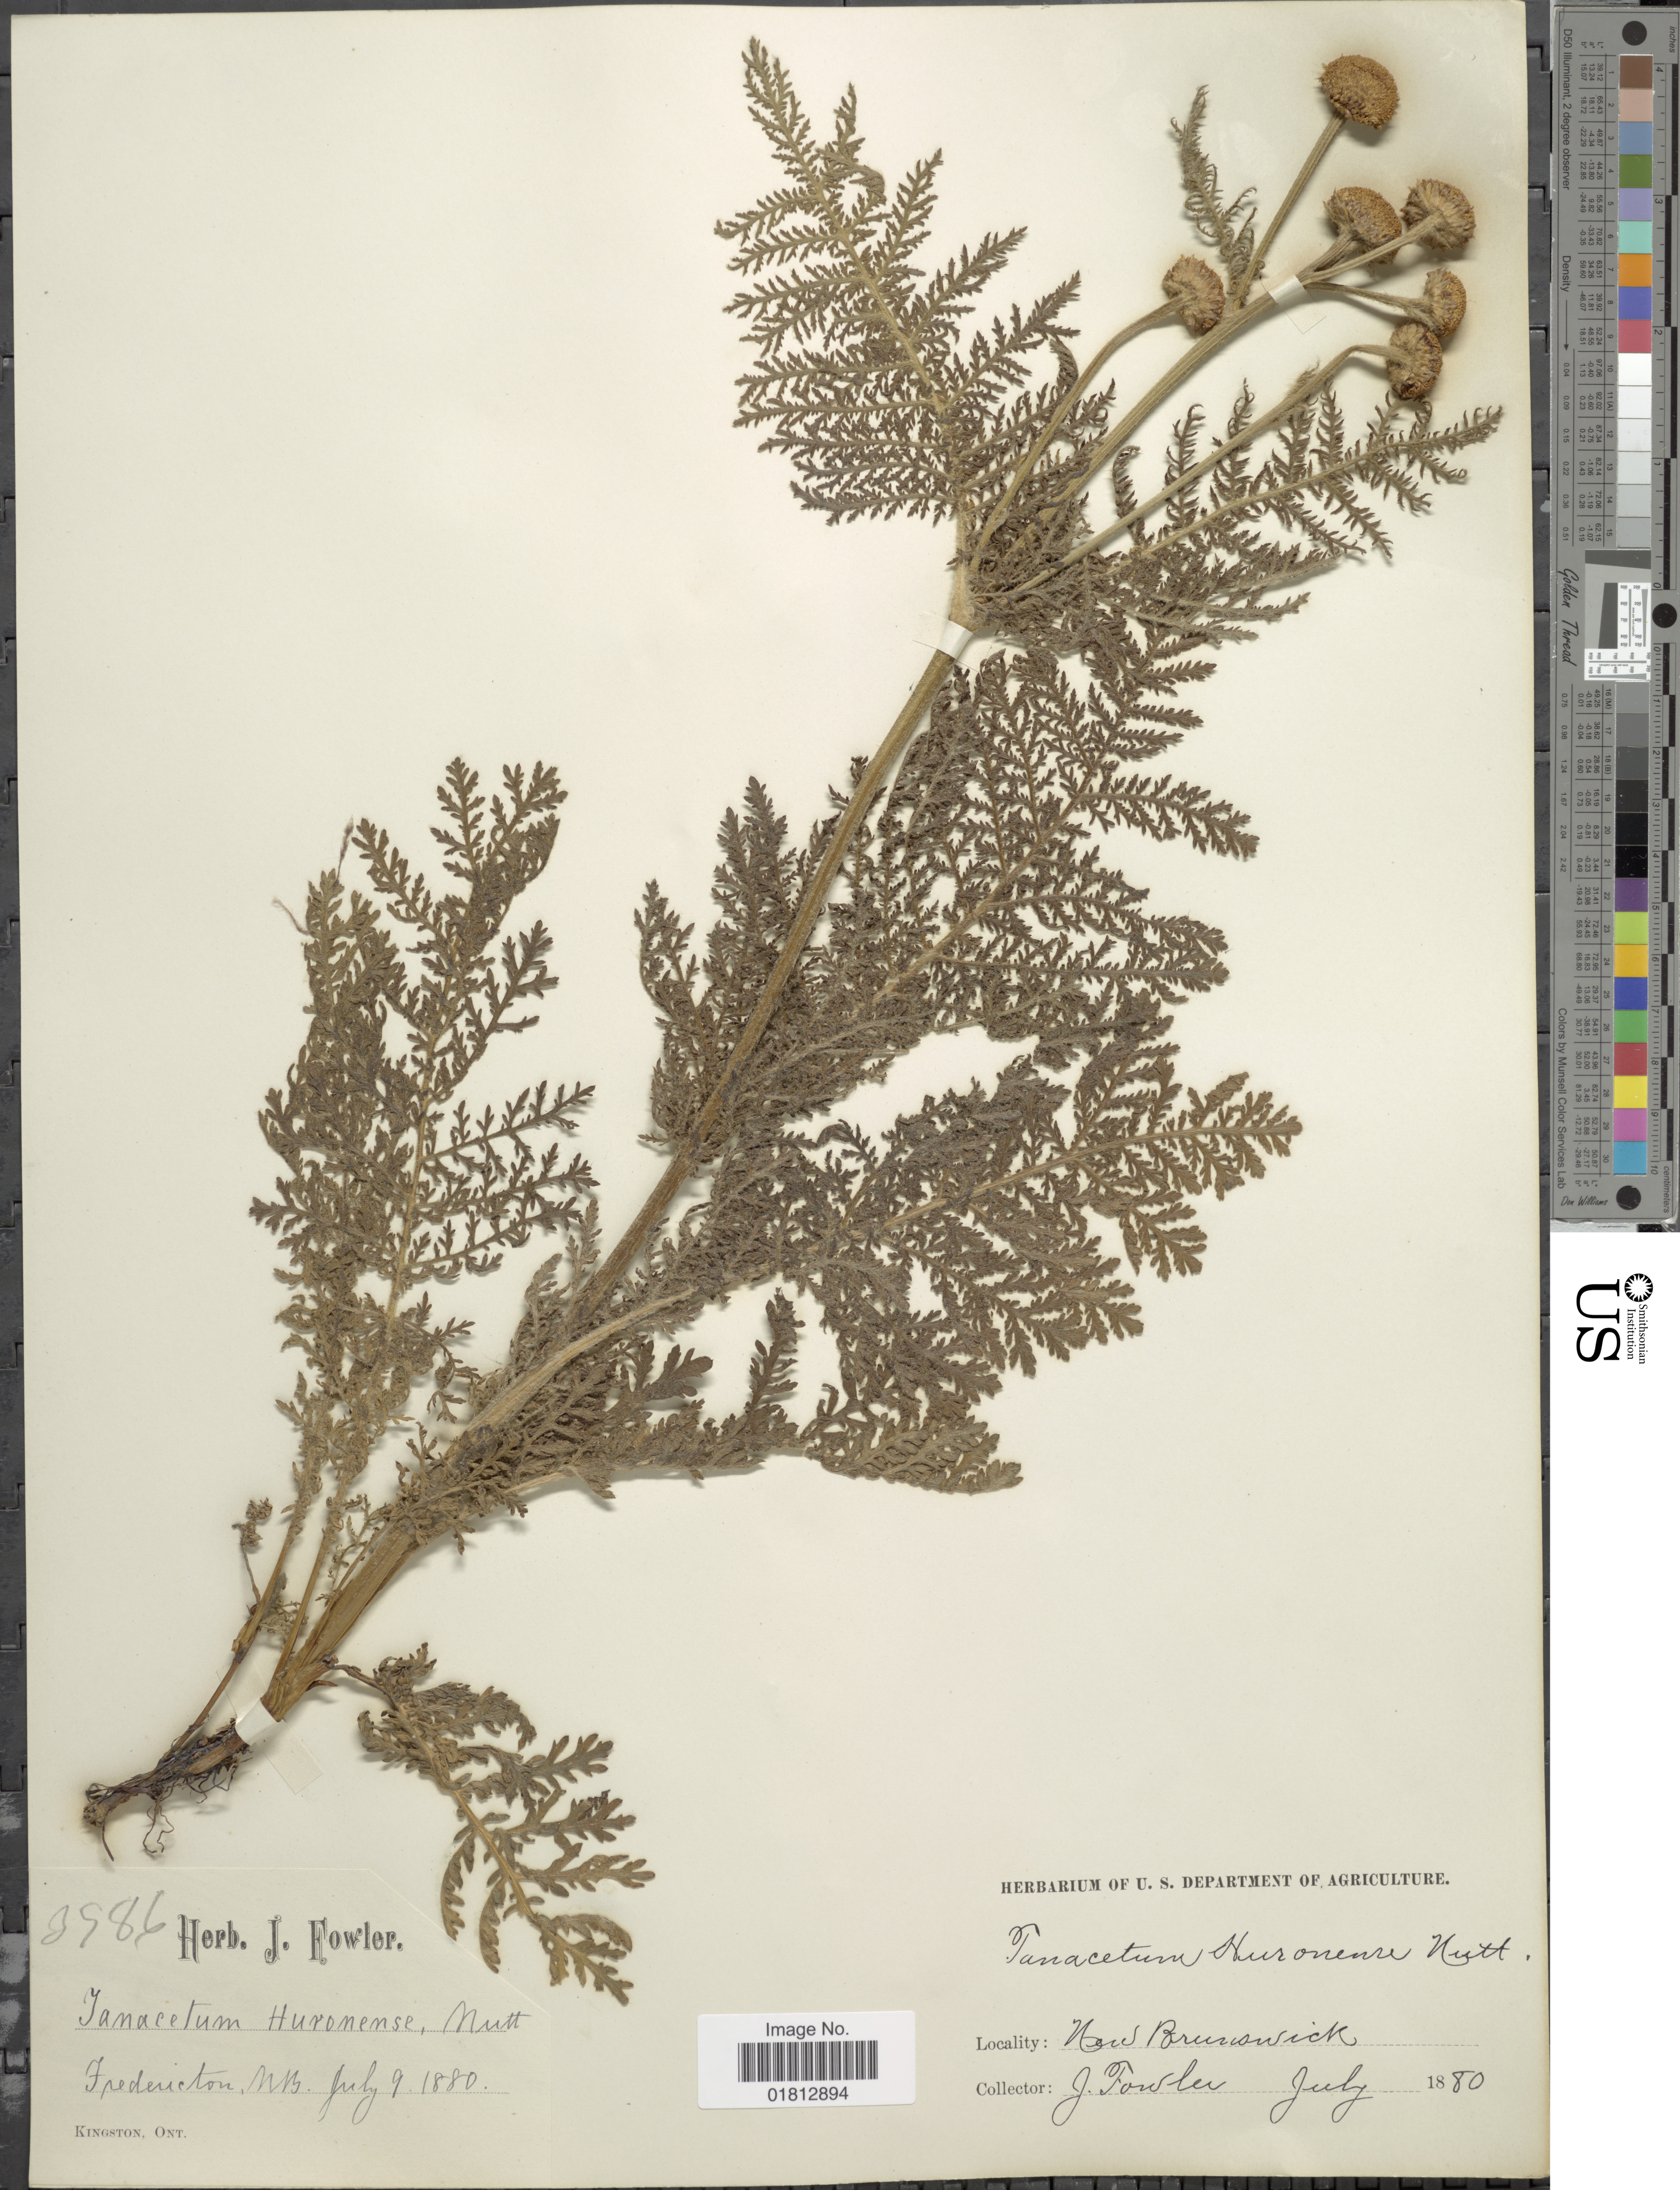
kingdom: Plantae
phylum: Tracheophyta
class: Magnoliopsida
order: Asterales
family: Asteraceae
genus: Tanacetum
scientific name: Tanacetum huronense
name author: Nutt.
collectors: J. P. Fowler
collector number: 3986*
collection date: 1880-07-09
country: Canada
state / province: New Brunswick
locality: Fredericton, N. B.